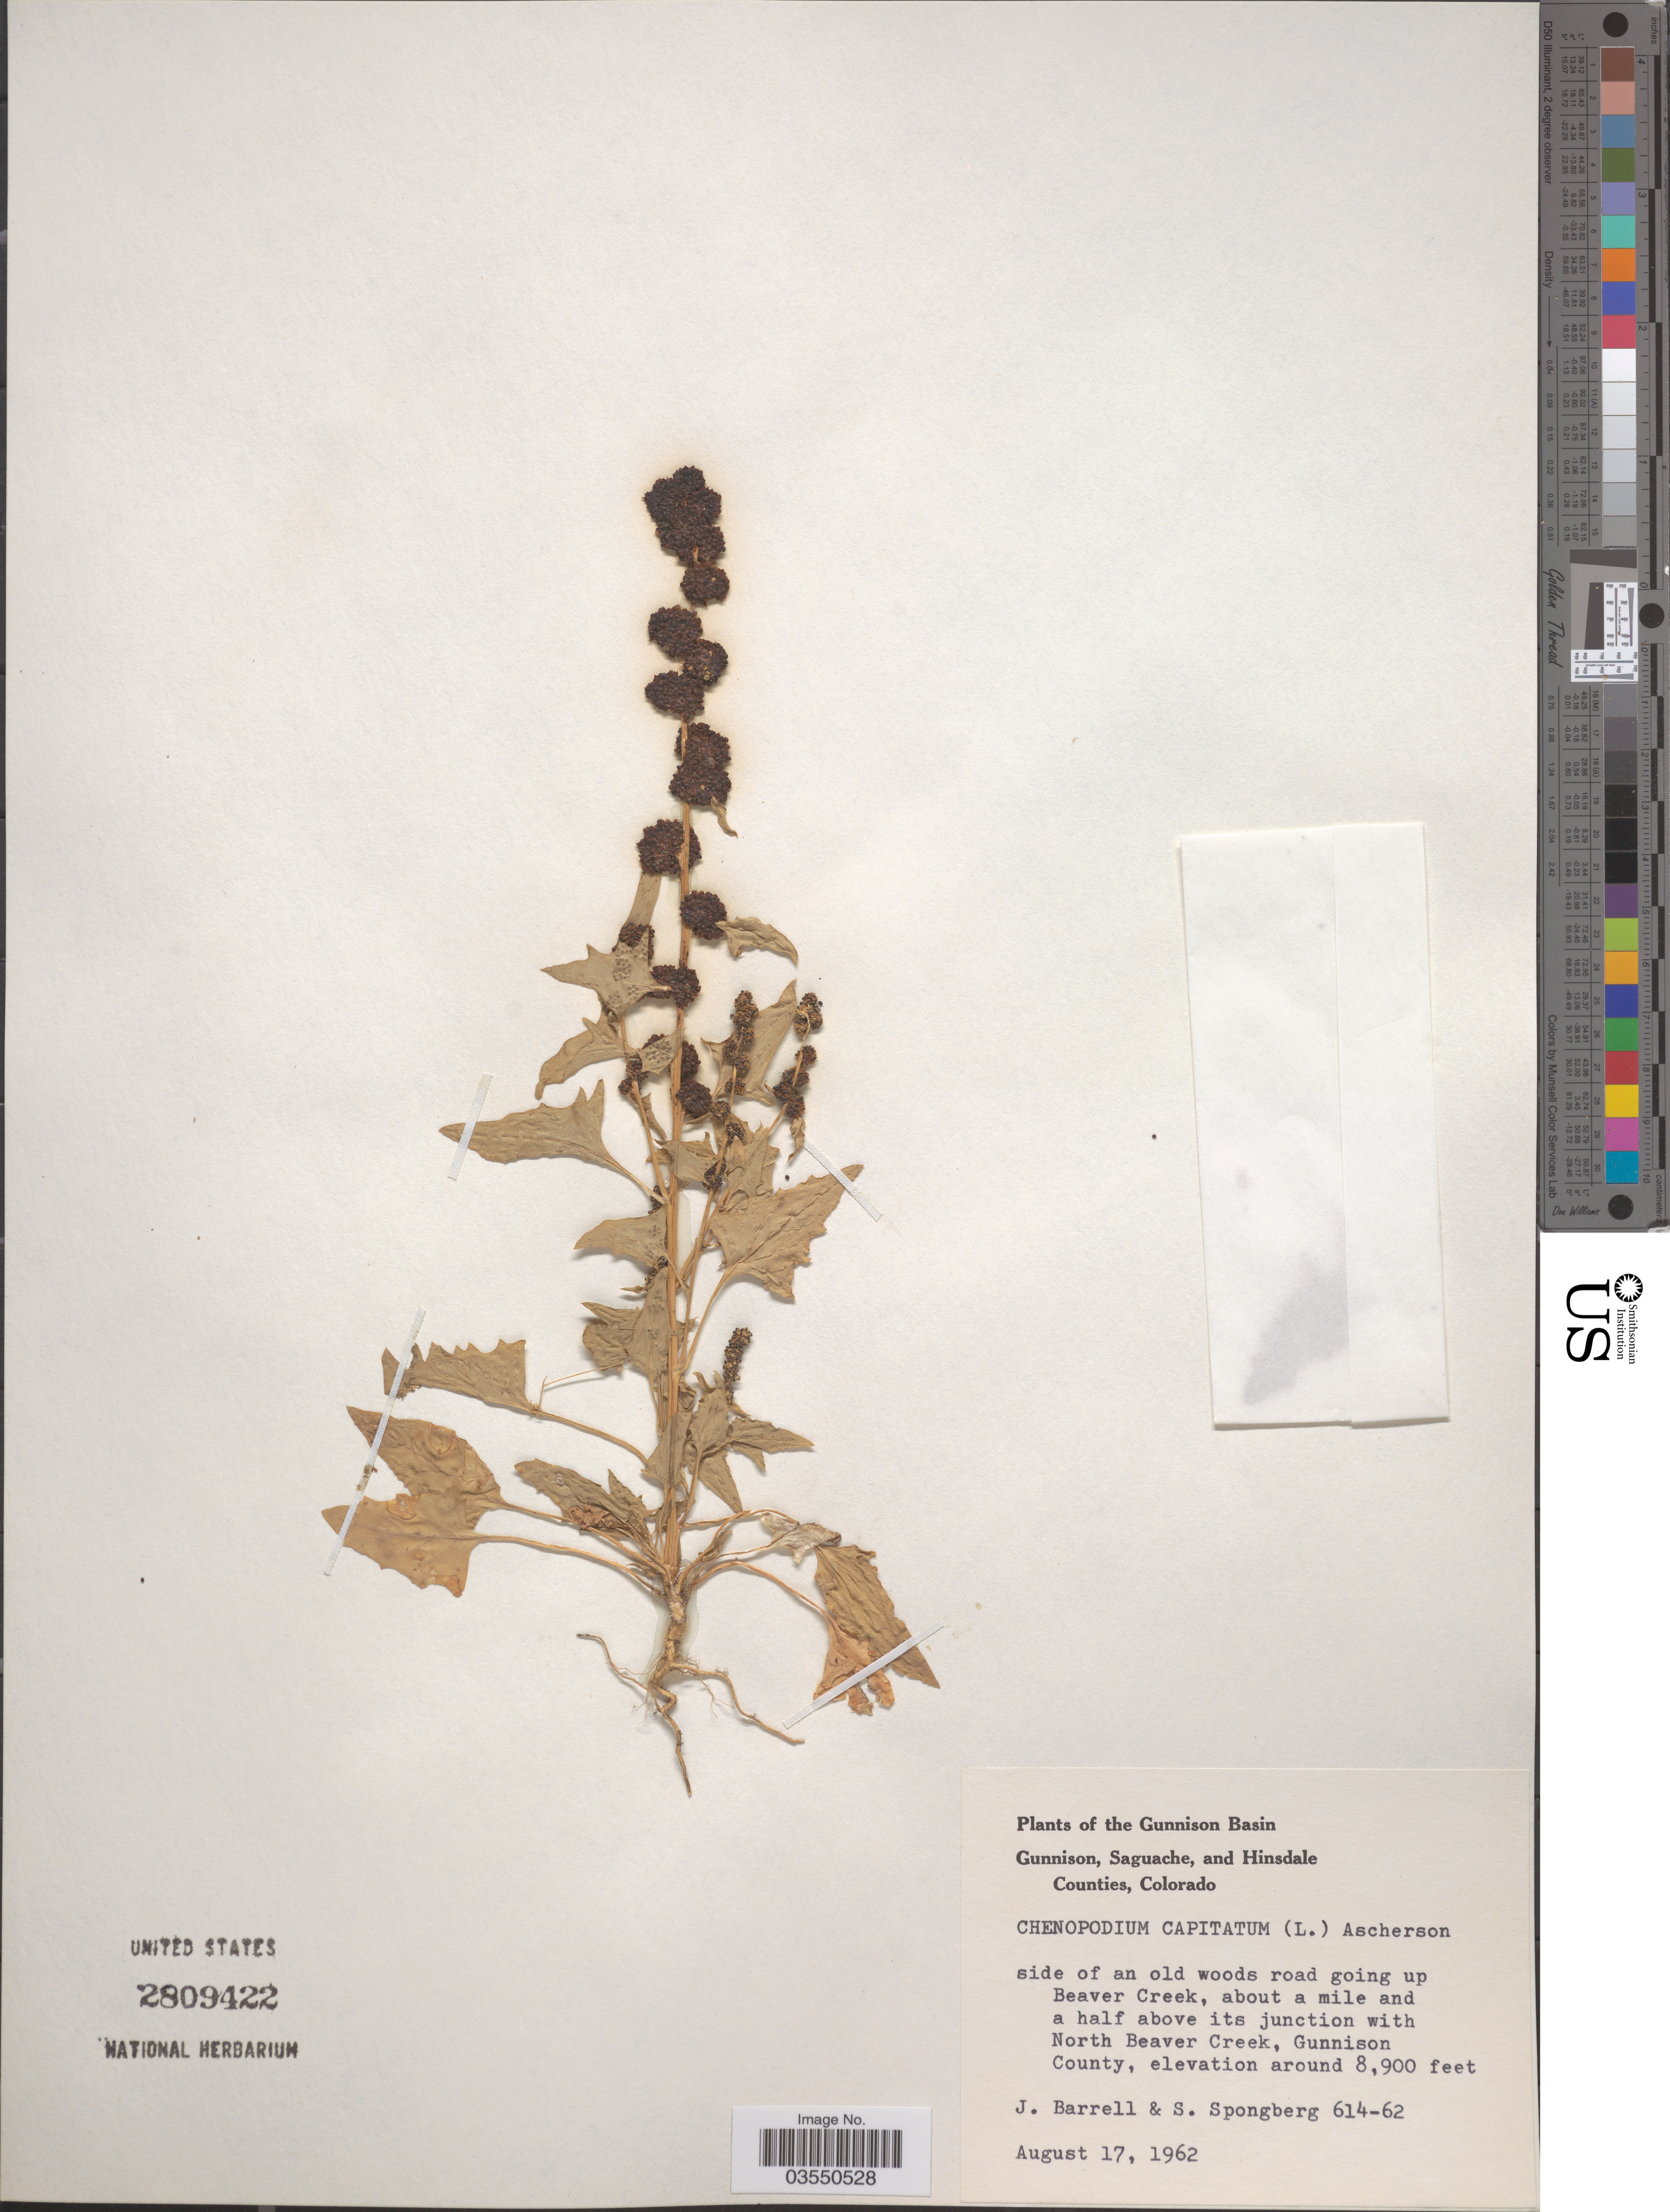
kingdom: Plantae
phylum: Tracheophyta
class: Magnoliopsida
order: Caryophyllales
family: Amaranthaceae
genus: Blitum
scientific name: Blitum capitatum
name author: L.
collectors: J. Barrell & S. A.Spongberg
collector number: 614-62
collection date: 1962-08-17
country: United States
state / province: Colorado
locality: The Gunnison Basin. Side of an old woods road going up Beaver Creek, about a mile and a half above its junction with North Beaver Creek, Gunnison County.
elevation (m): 2713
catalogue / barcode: US 2809422